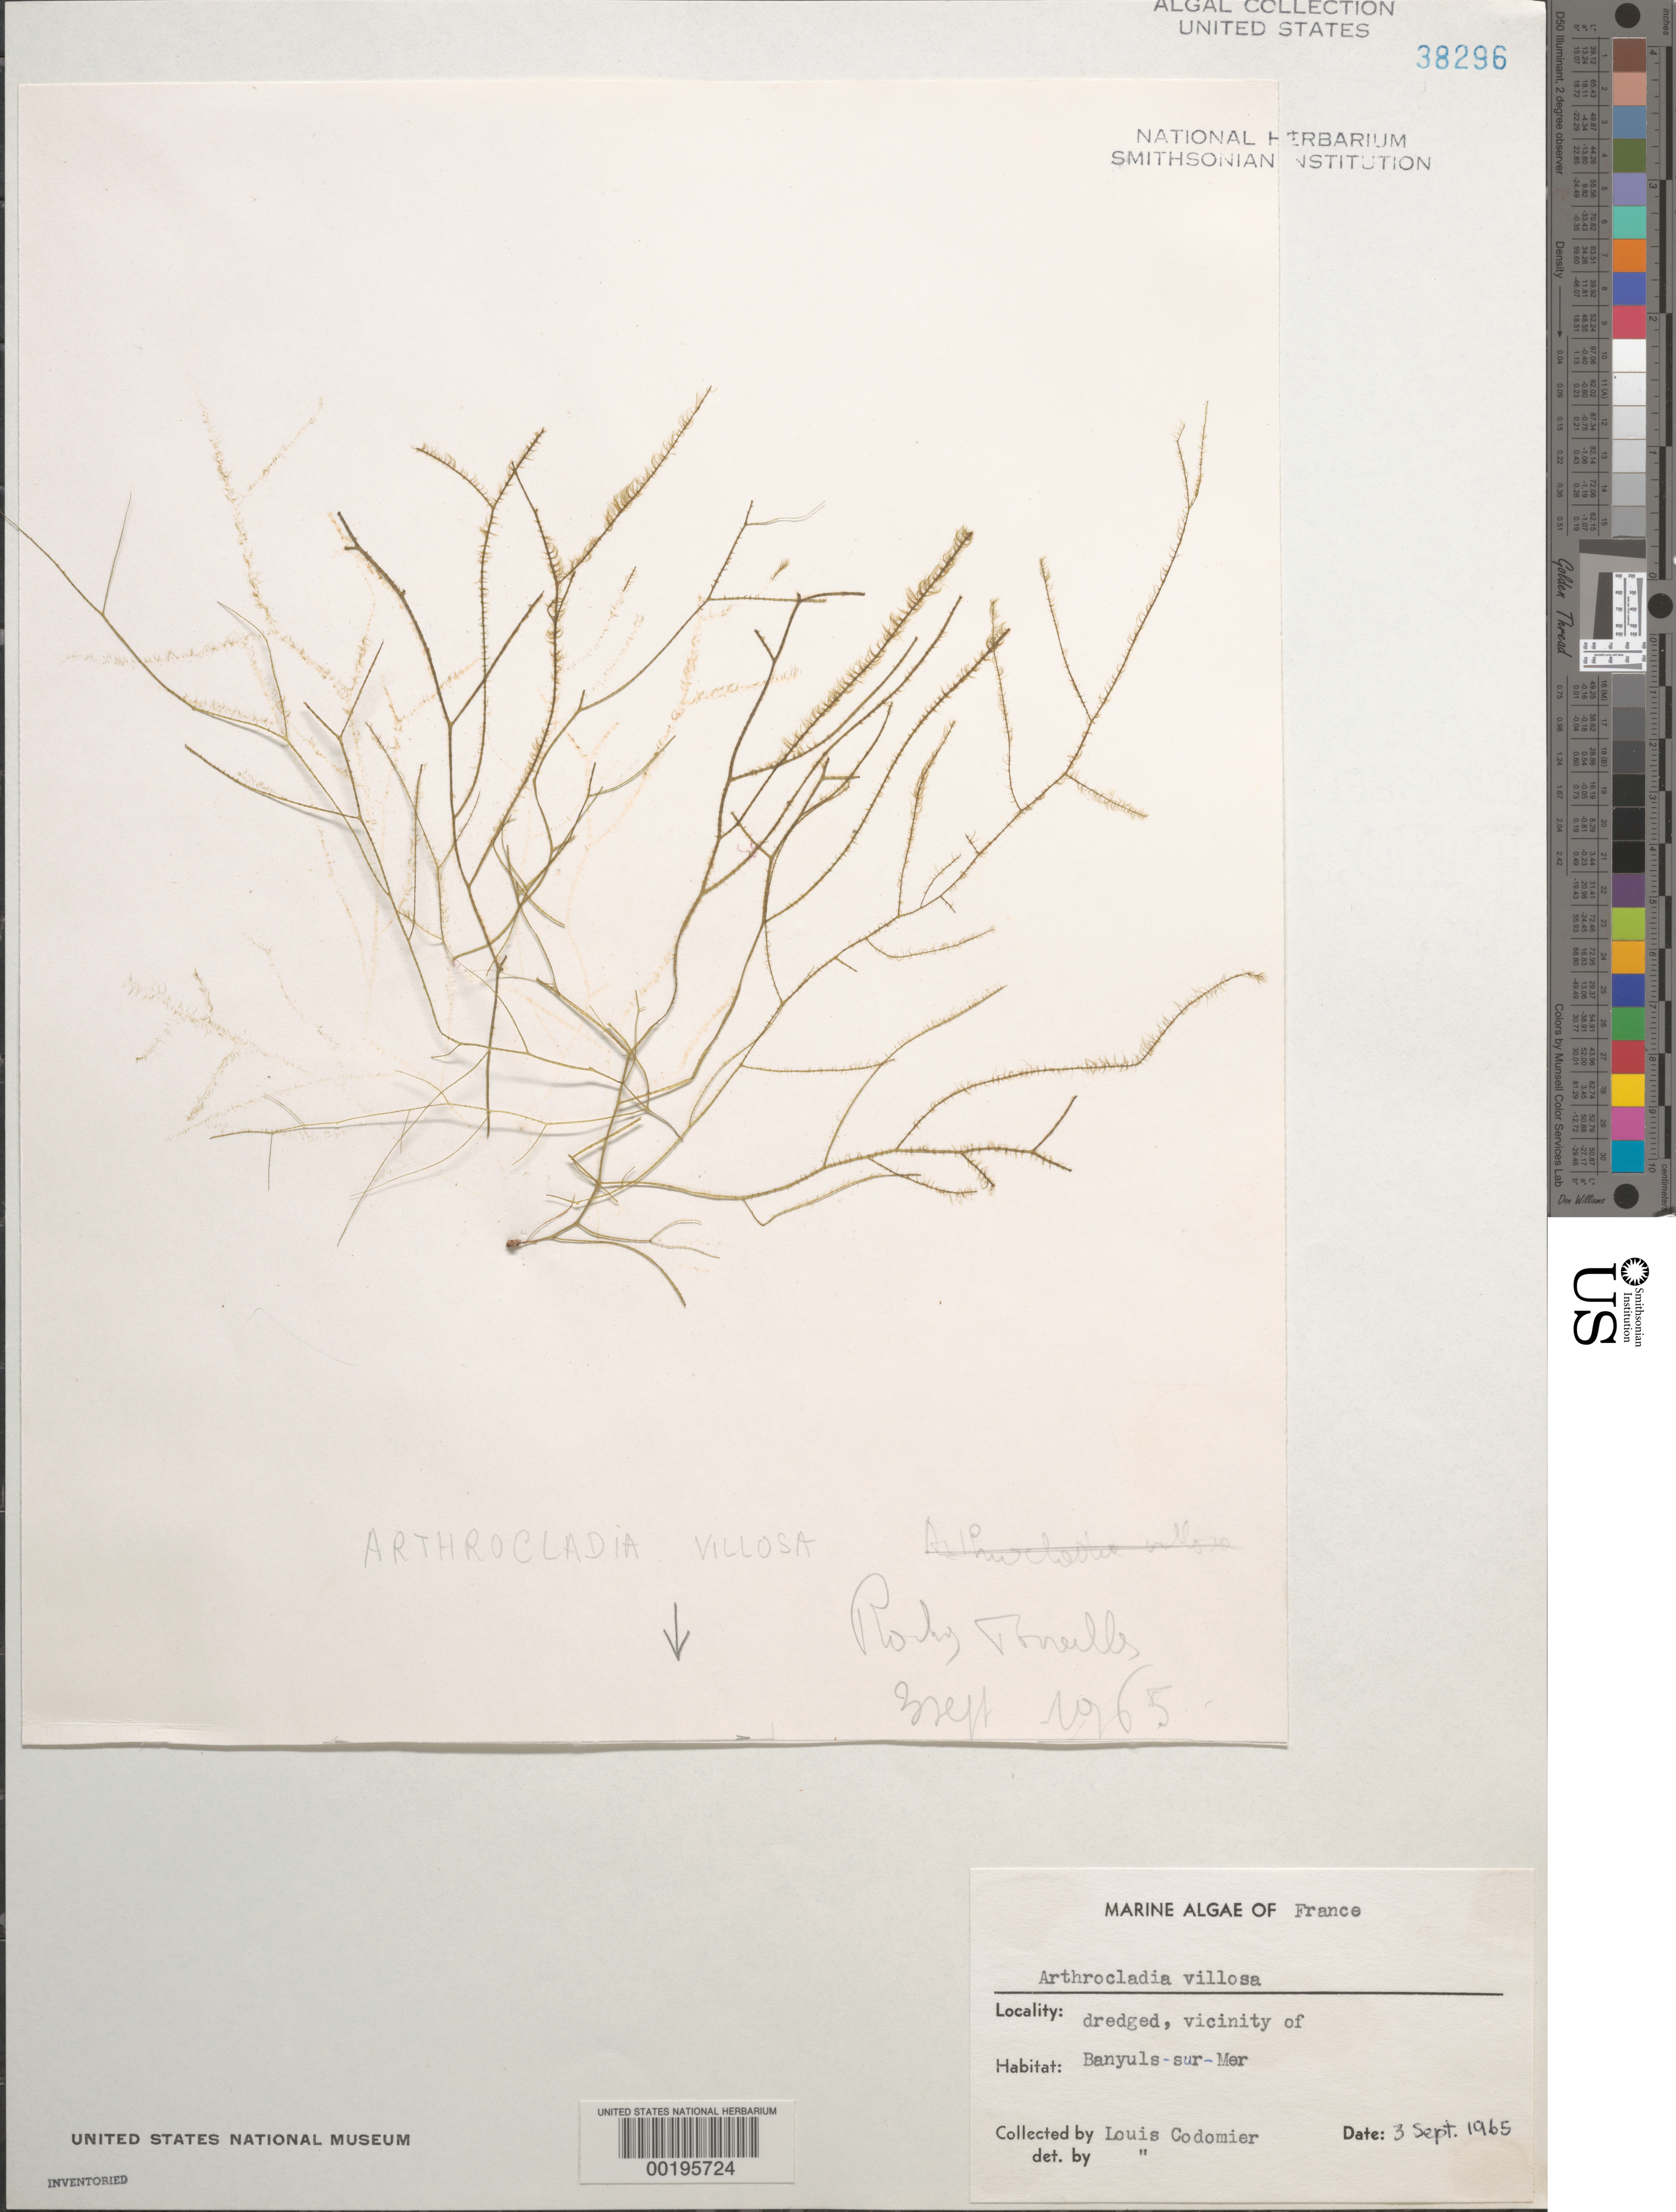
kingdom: Chromista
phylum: Ochrophyta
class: Phaeophyceae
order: Desmarestiales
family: Arthrocladiaceae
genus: Arthrocladia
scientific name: Arthrocladia villosa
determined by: Codomier, L.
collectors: L. Codomier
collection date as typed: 03 Sep 1965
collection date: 1965-09-03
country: France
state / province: Occitanie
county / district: Pyrénées-Orientales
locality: Banyuls-sur-Mer area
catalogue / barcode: US 38296